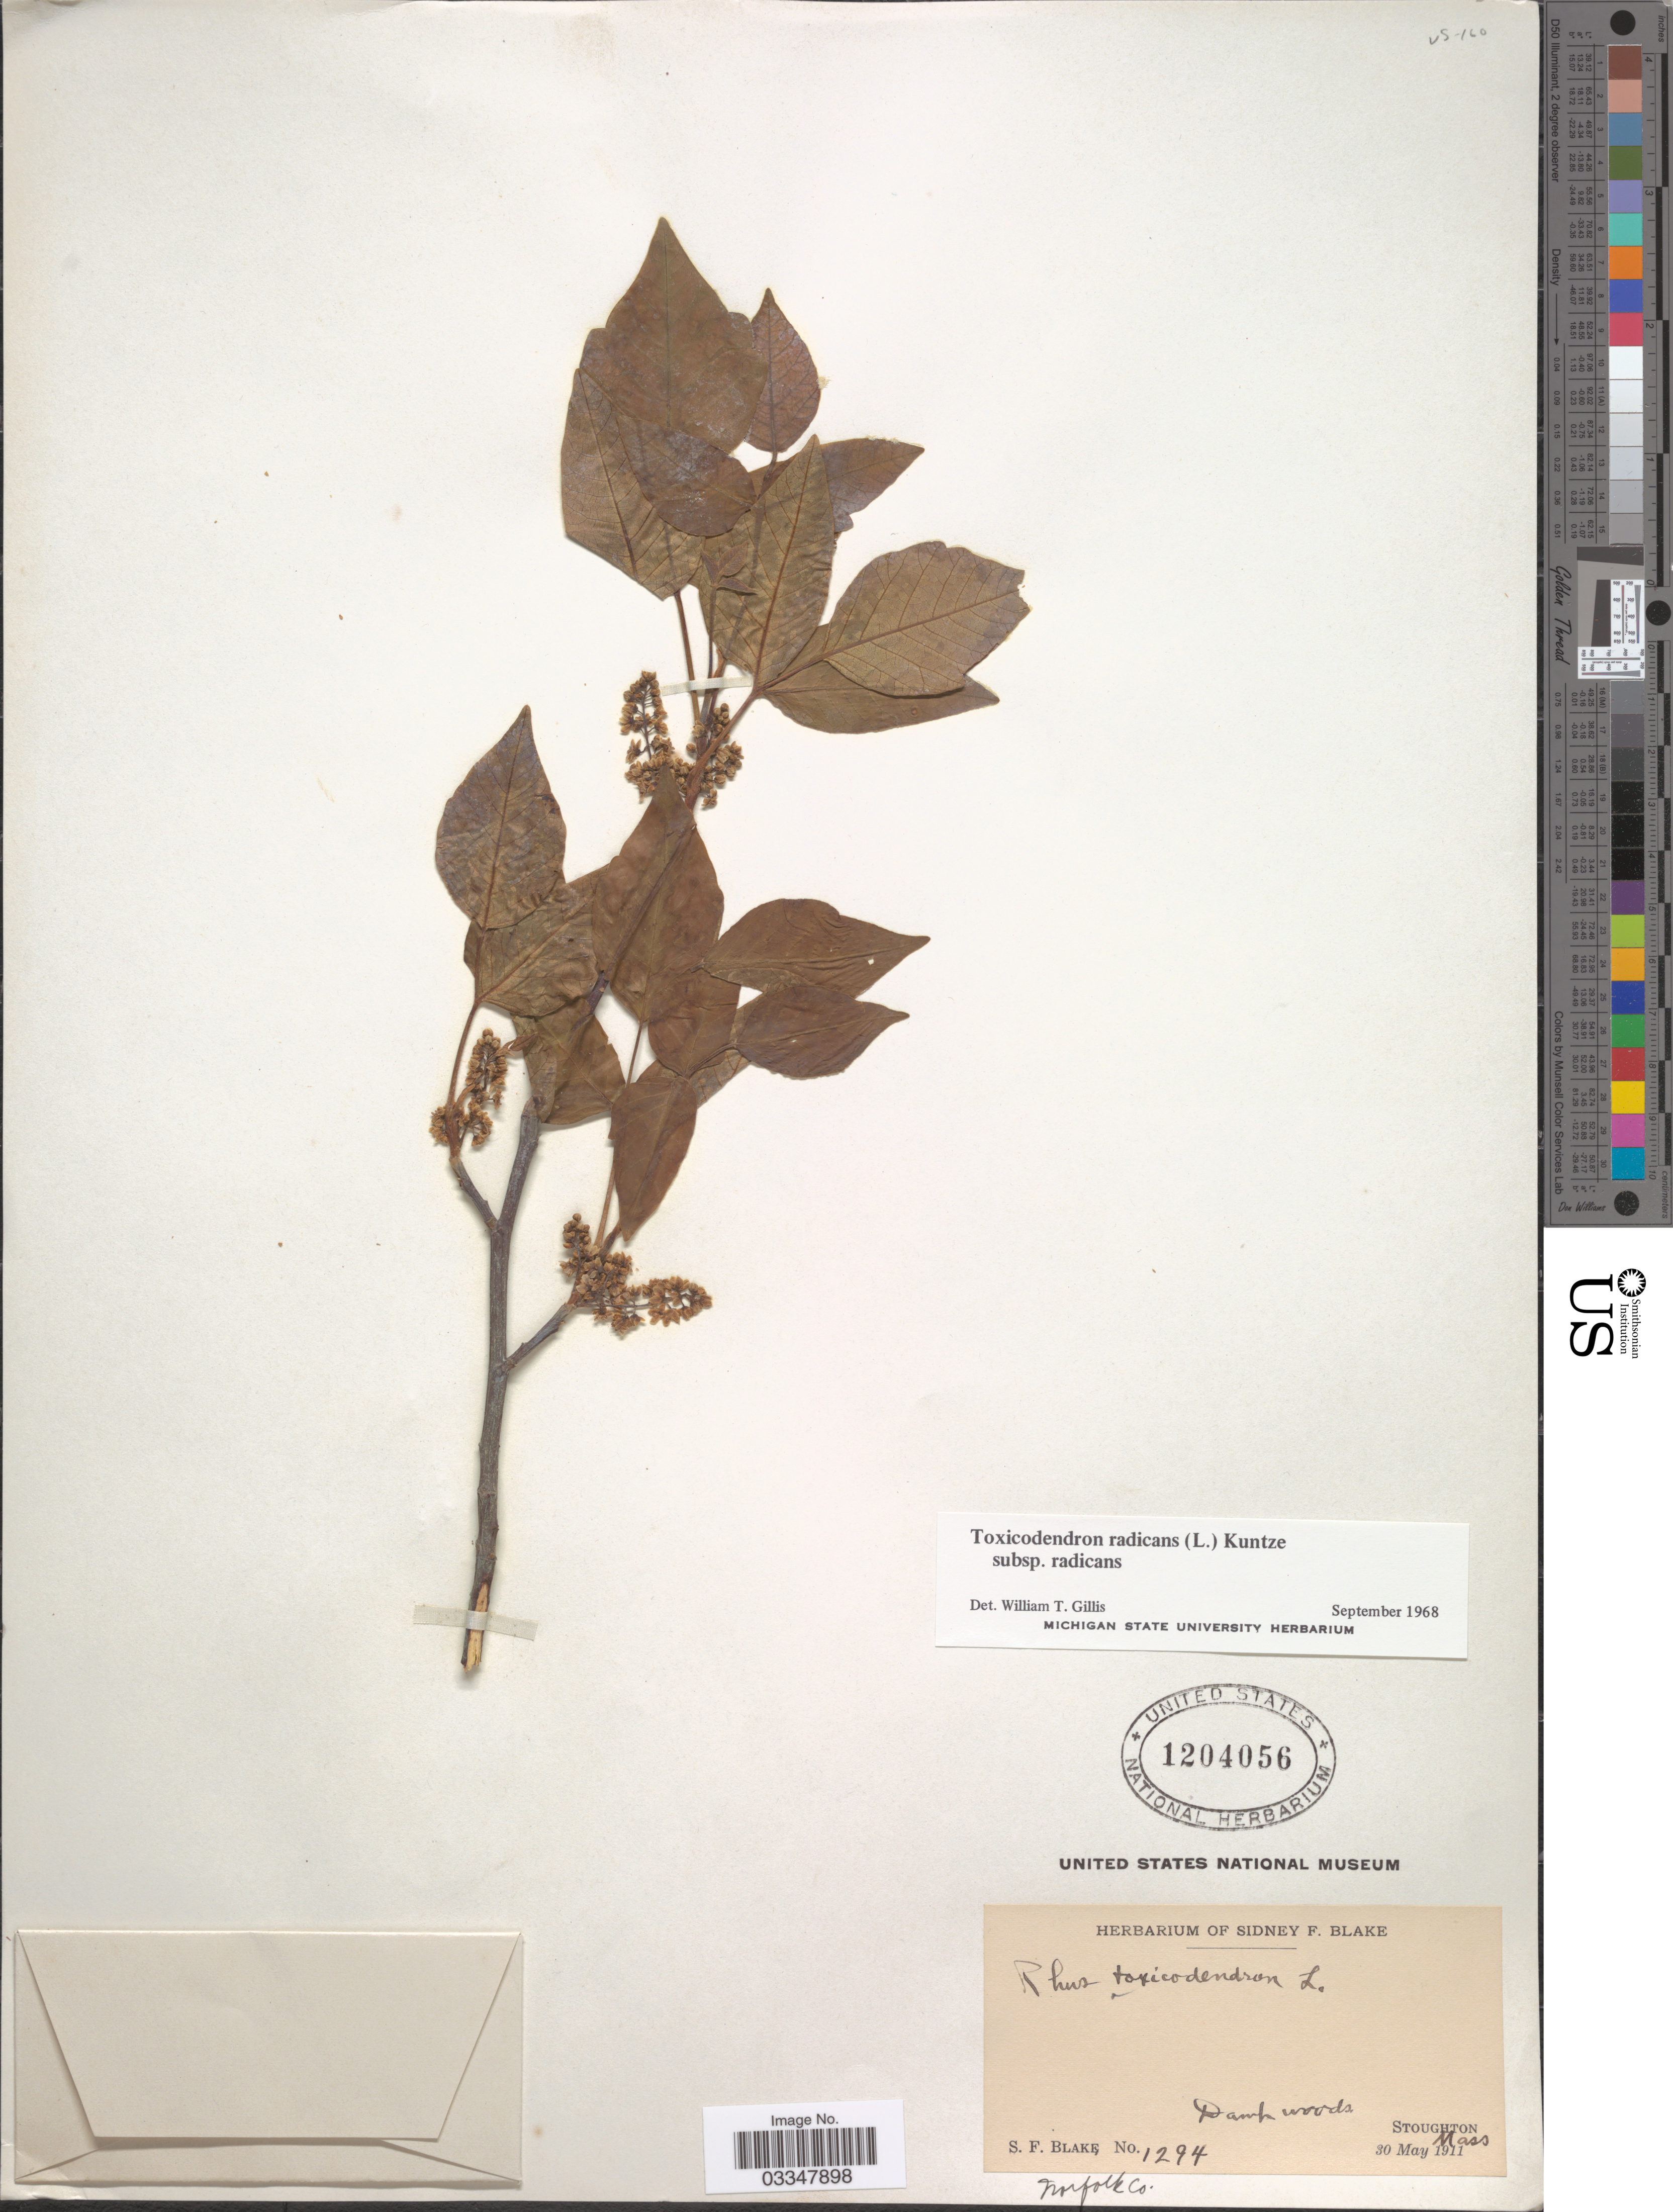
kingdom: Plantae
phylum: Tracheophyta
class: Magnoliopsida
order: Sapindales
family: Anacardiaceae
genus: Toxicodendron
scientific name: Toxicodendron radicans subsp. radicans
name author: (L.) Kuntze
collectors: S. Blake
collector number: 1294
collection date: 1911-05-30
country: United States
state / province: Massachusetts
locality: Stoughton. Norfolk Co.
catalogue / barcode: US 1204056